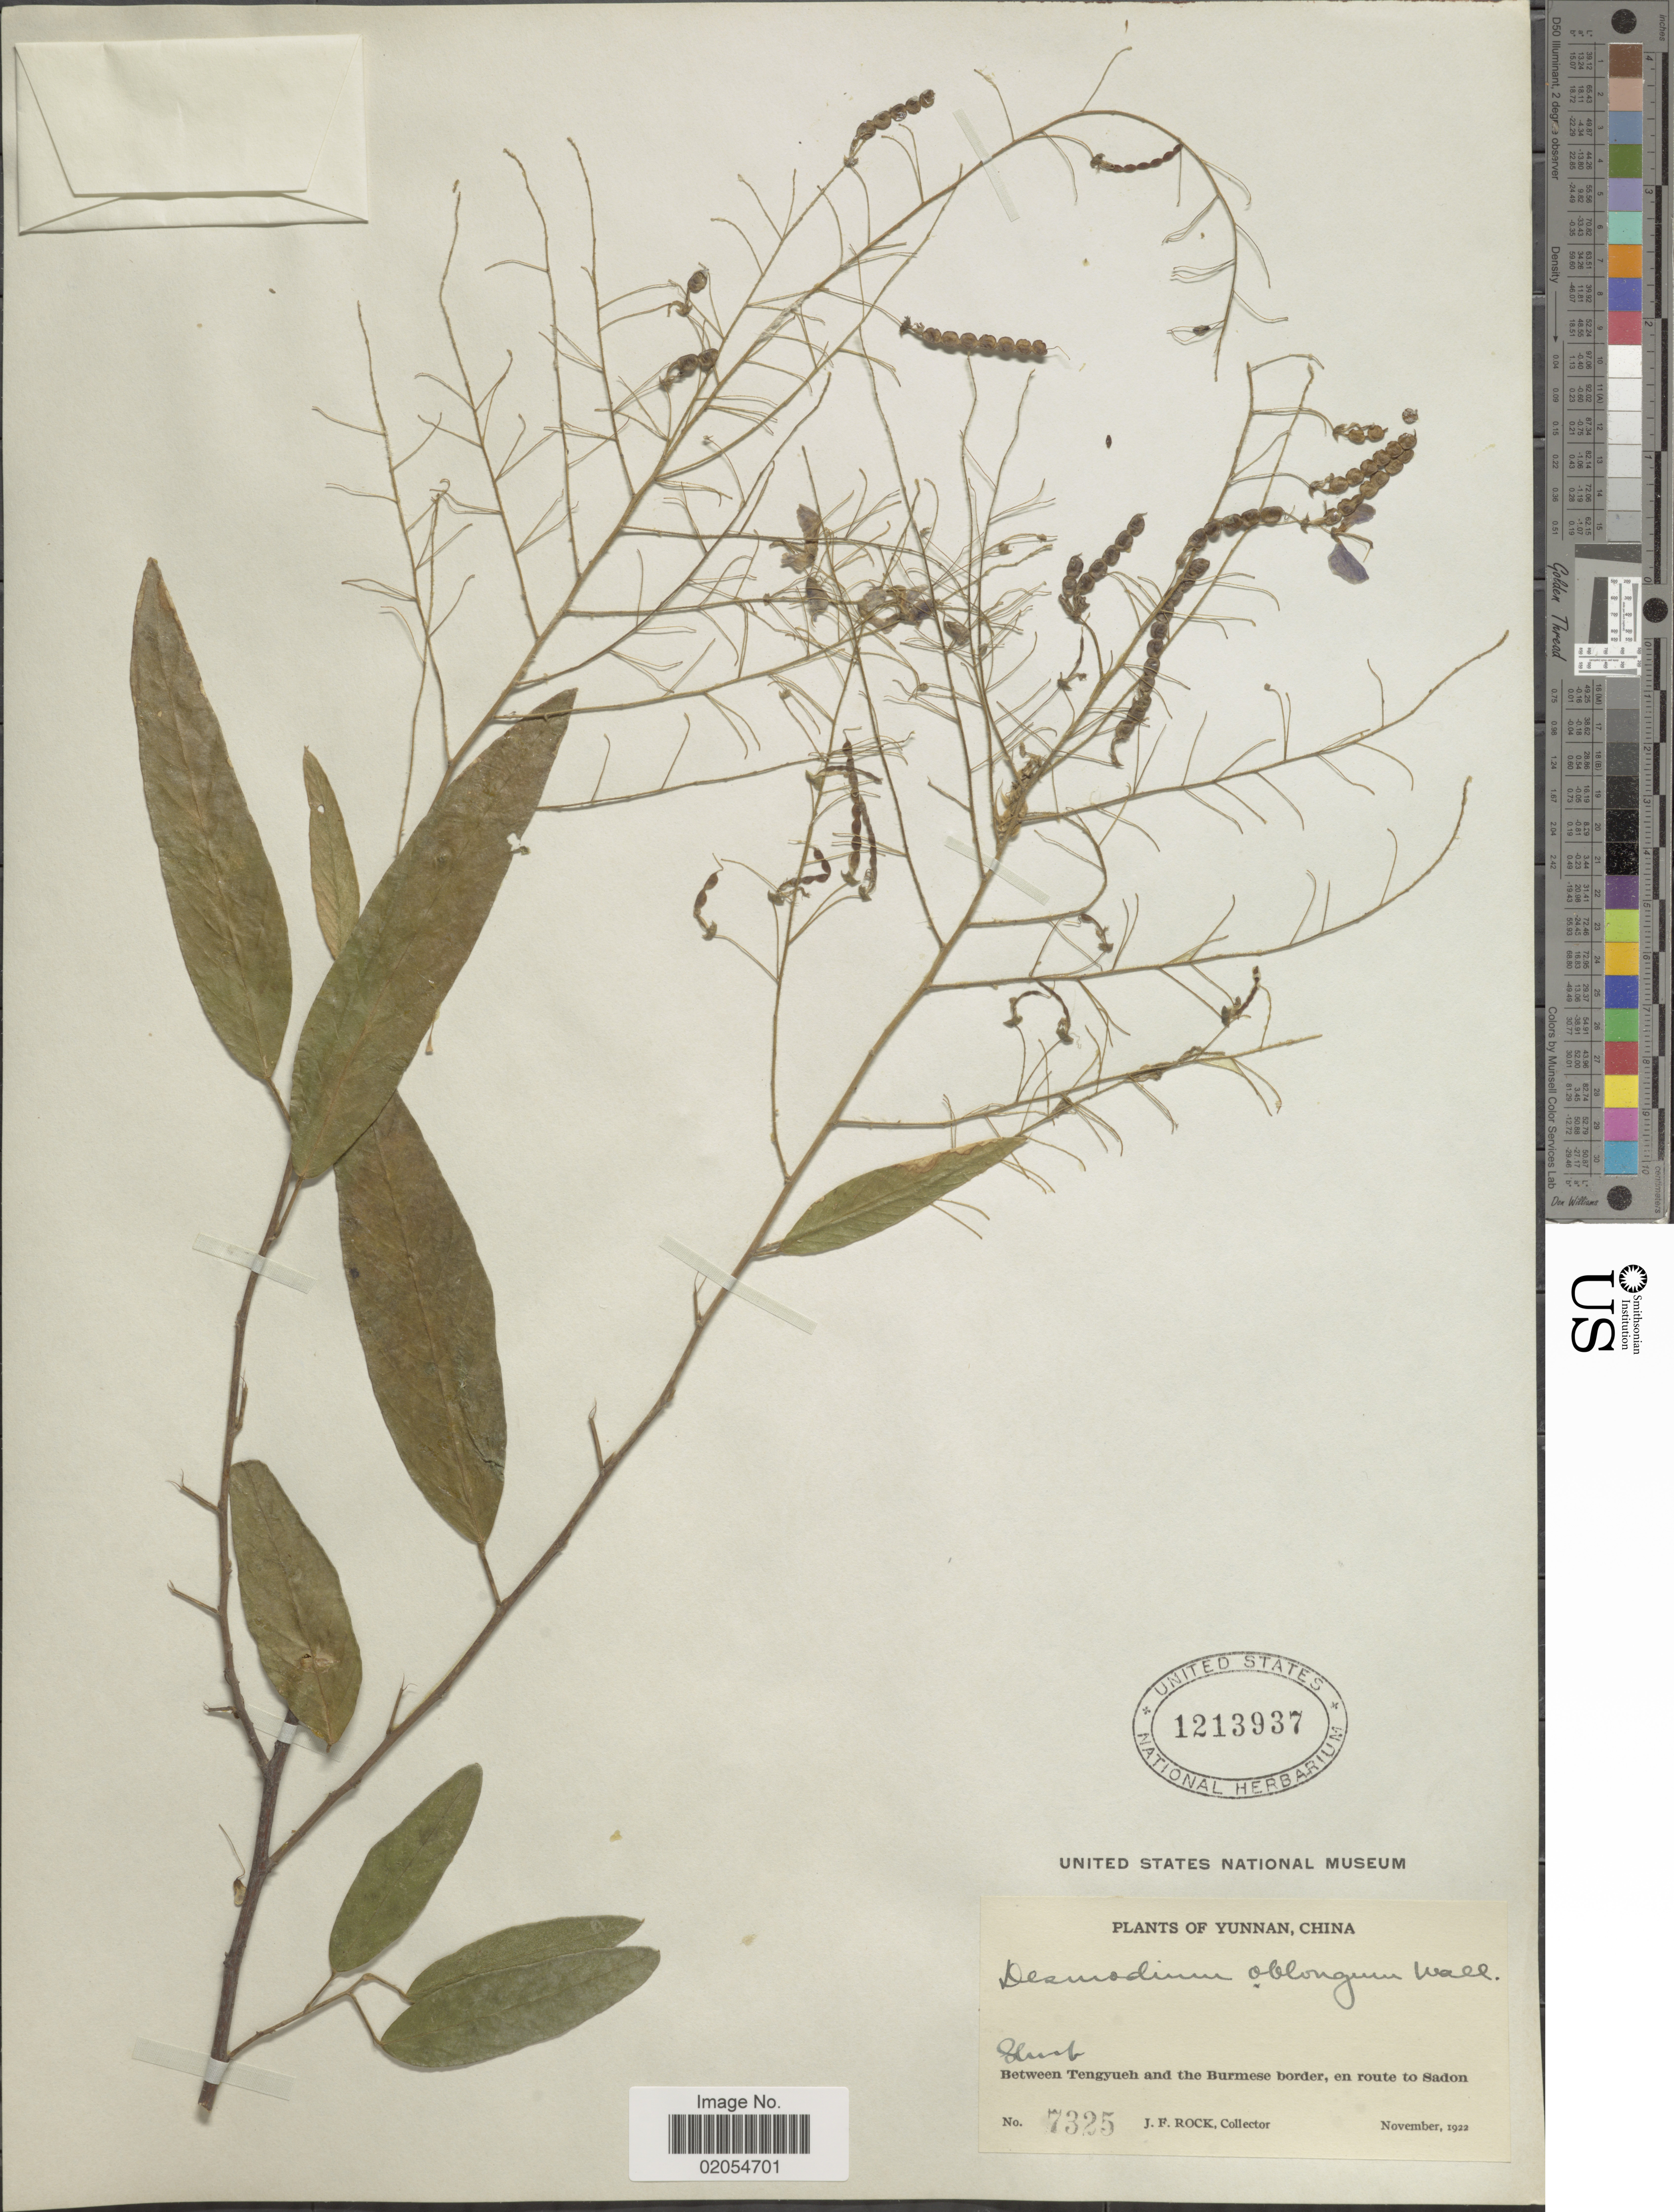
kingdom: Plantae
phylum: Tracheophyta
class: Magnoliopsida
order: Fabales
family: Fabaceae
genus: Uraria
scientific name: Uraria oblonga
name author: (Wall. ex Benth.) H. Ohashi & K. Ohashi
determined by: Strong, Mark T., (BOT), Smithsonian Institution - National Museum of Natural History (UNITED STATES)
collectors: J. Rock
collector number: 7325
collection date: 1922-11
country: China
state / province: Yunnan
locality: Between Tengyueh and the Burmese border, en route to Sadon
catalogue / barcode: US 1213937